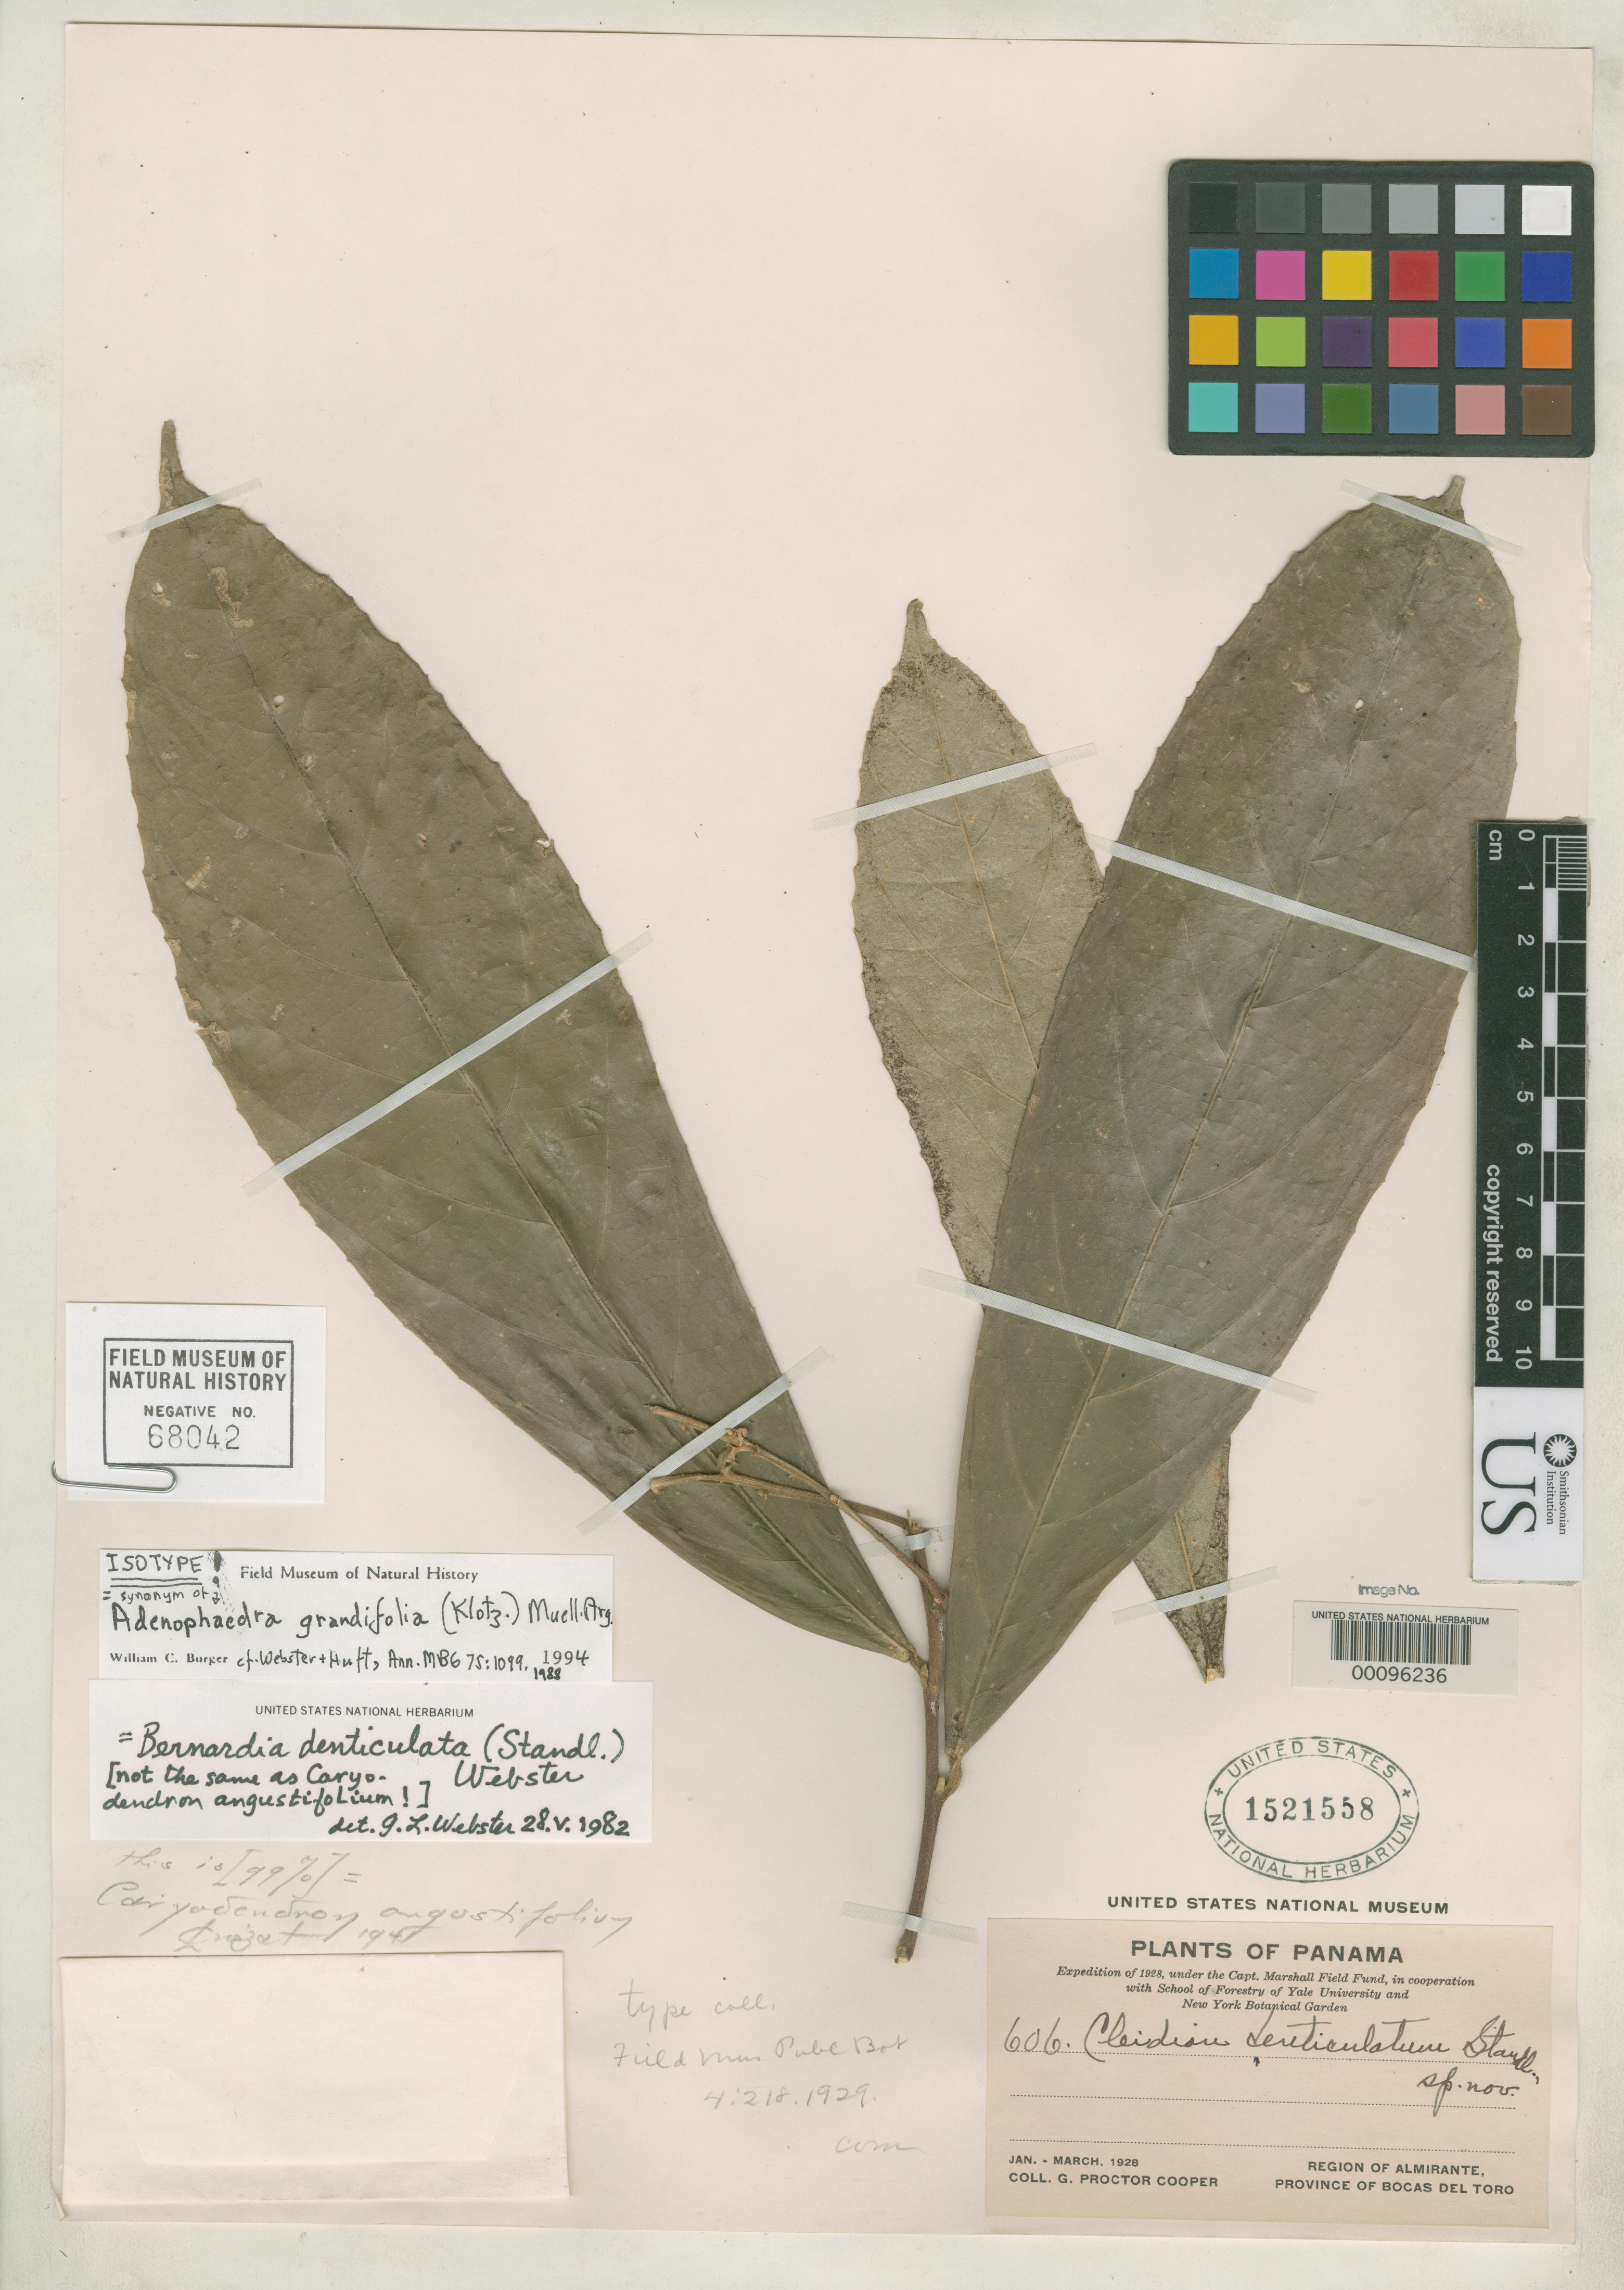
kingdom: Plantae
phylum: Tracheophyta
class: Magnoliopsida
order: Malpighiales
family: Euphorbiaceae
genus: Cleidion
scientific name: Cleidion denticulatum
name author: Standl.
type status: Isotype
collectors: G. Cooper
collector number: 606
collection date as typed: Jan 1928 to -- Mar 1928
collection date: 1928-01/1928-03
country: Panama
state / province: Bocas del Toro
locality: Almirante region.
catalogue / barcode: US 1521558